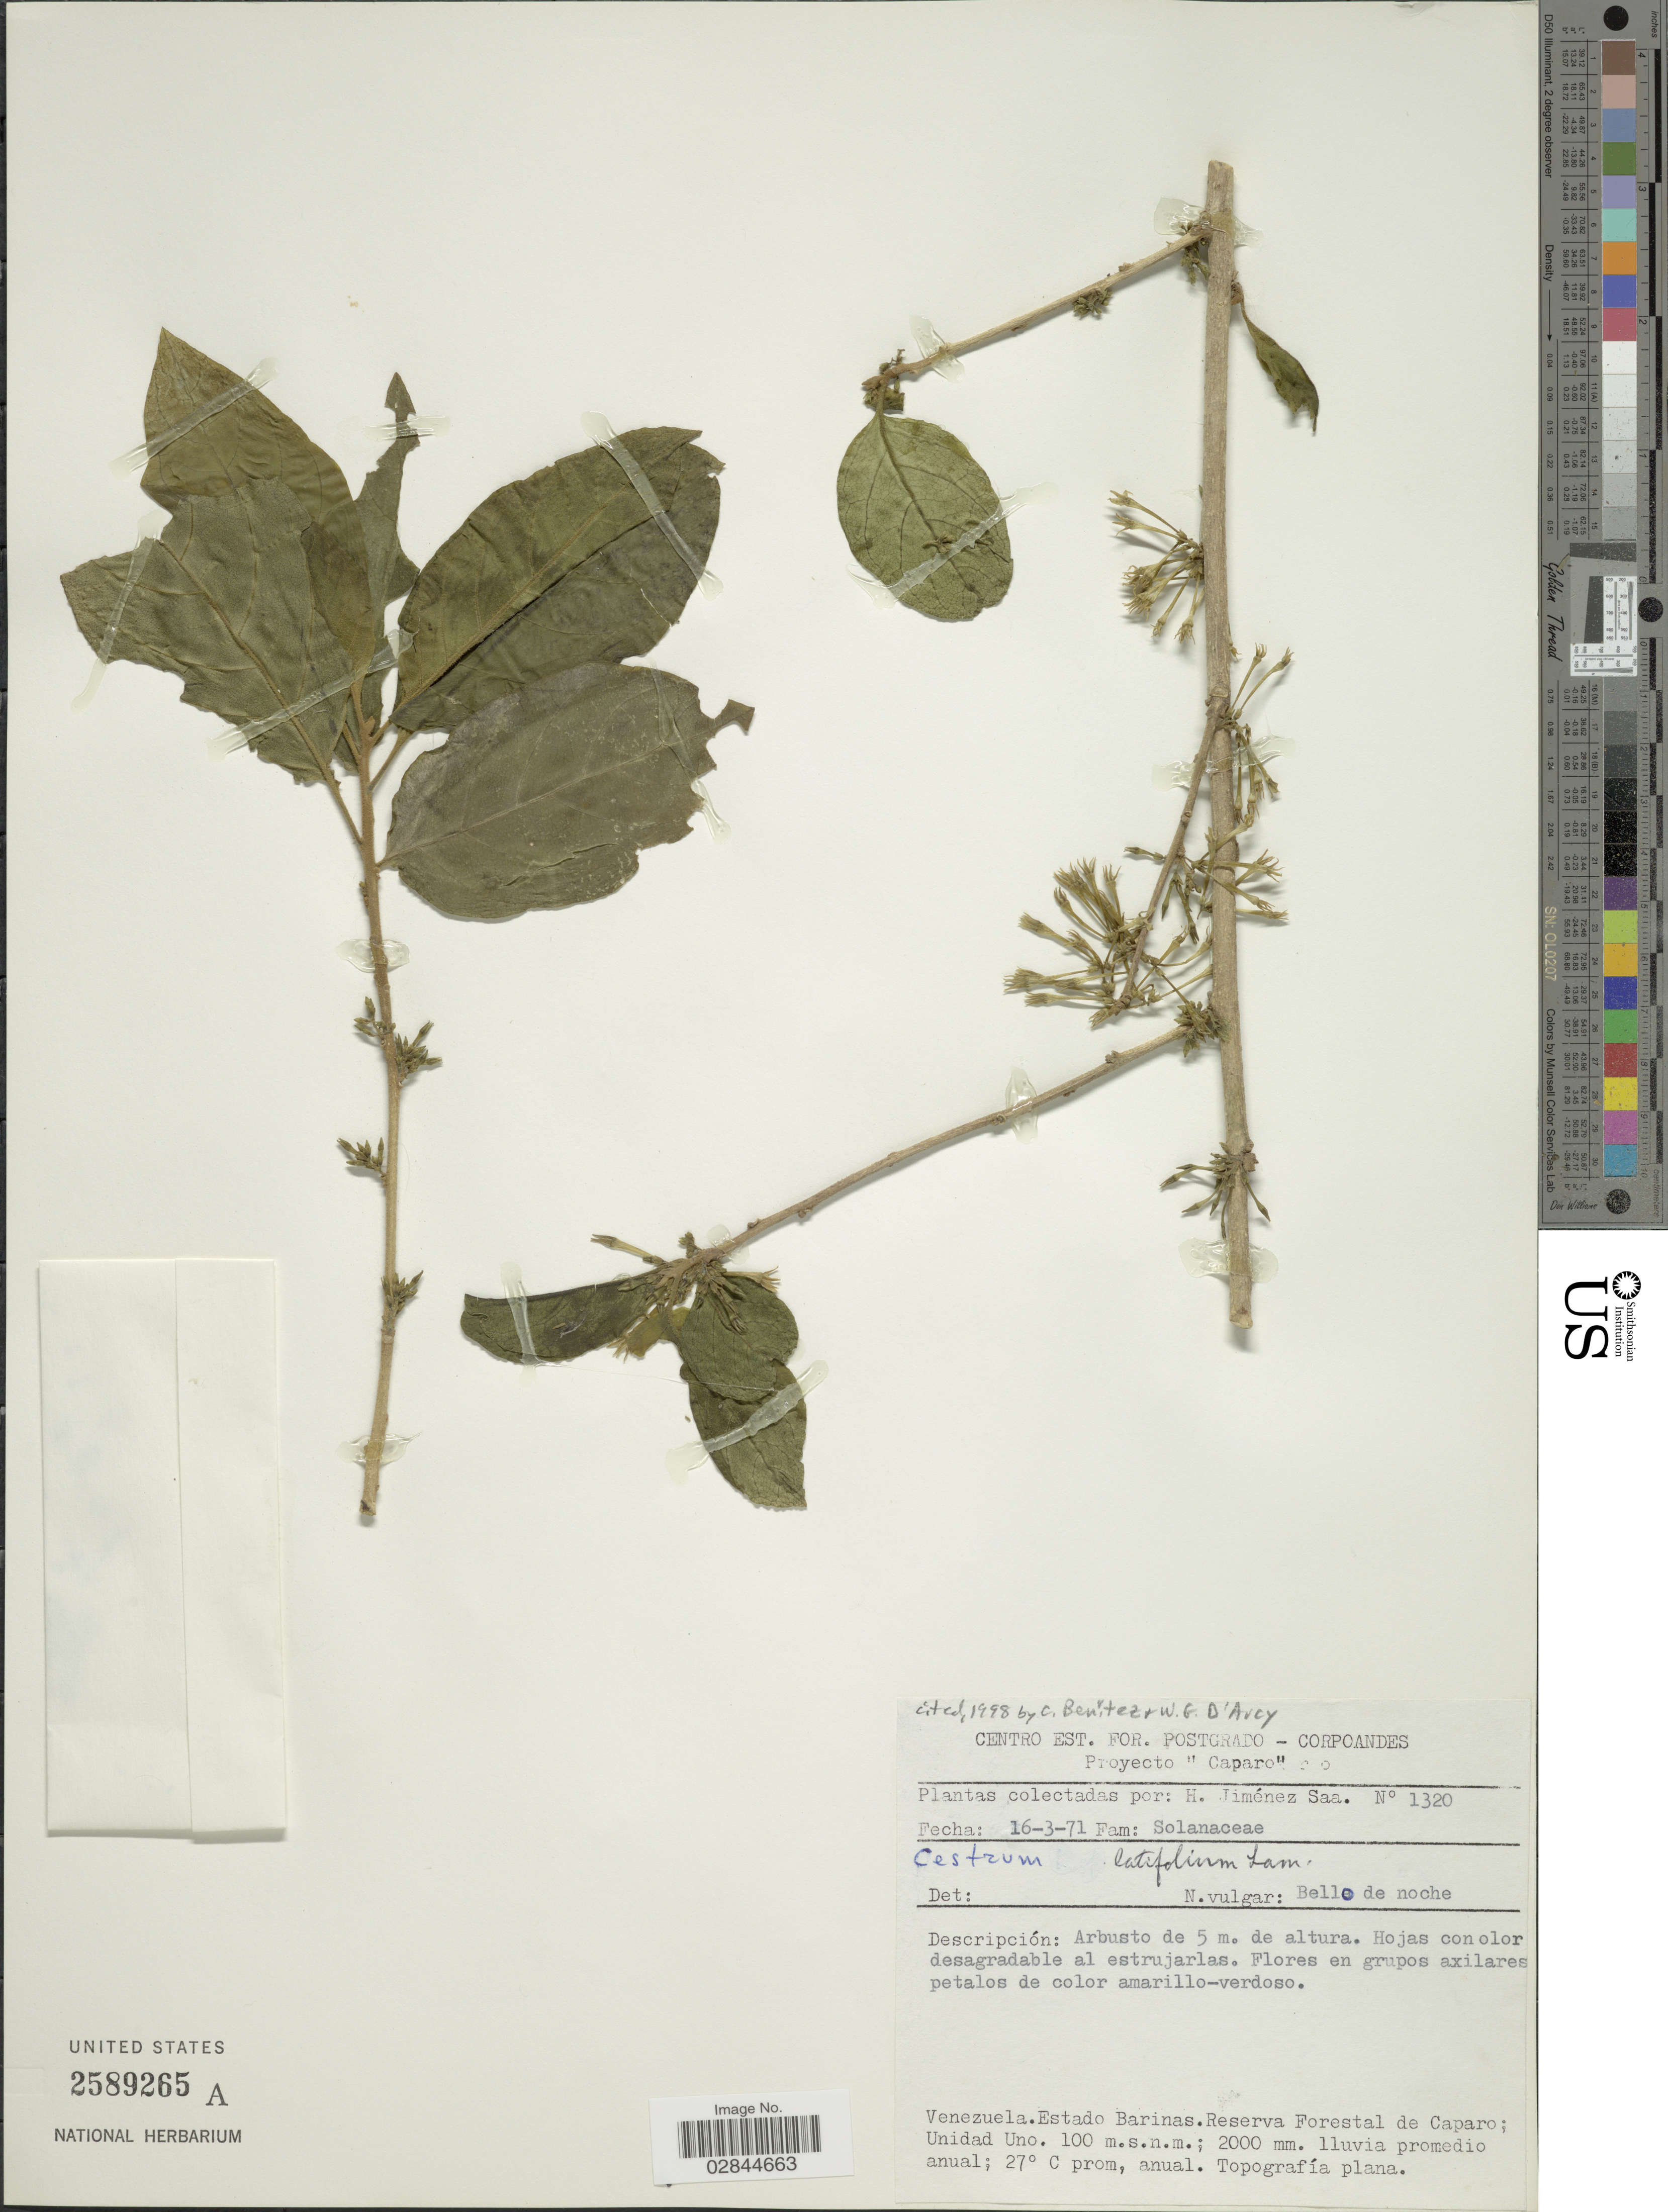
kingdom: Plantae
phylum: Tracheophyta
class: Magnoliopsida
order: Solanales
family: Solanaceae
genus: Cestrum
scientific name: Cestrum latifolium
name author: Lam.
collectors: H. Jiménez-Saa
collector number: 1320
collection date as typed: Transcribed d/m/y: 16/3/71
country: Venezuela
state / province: Barinas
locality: Reserva Florestal de Caparo; Unidad Uno.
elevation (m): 100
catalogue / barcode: US 2589265A